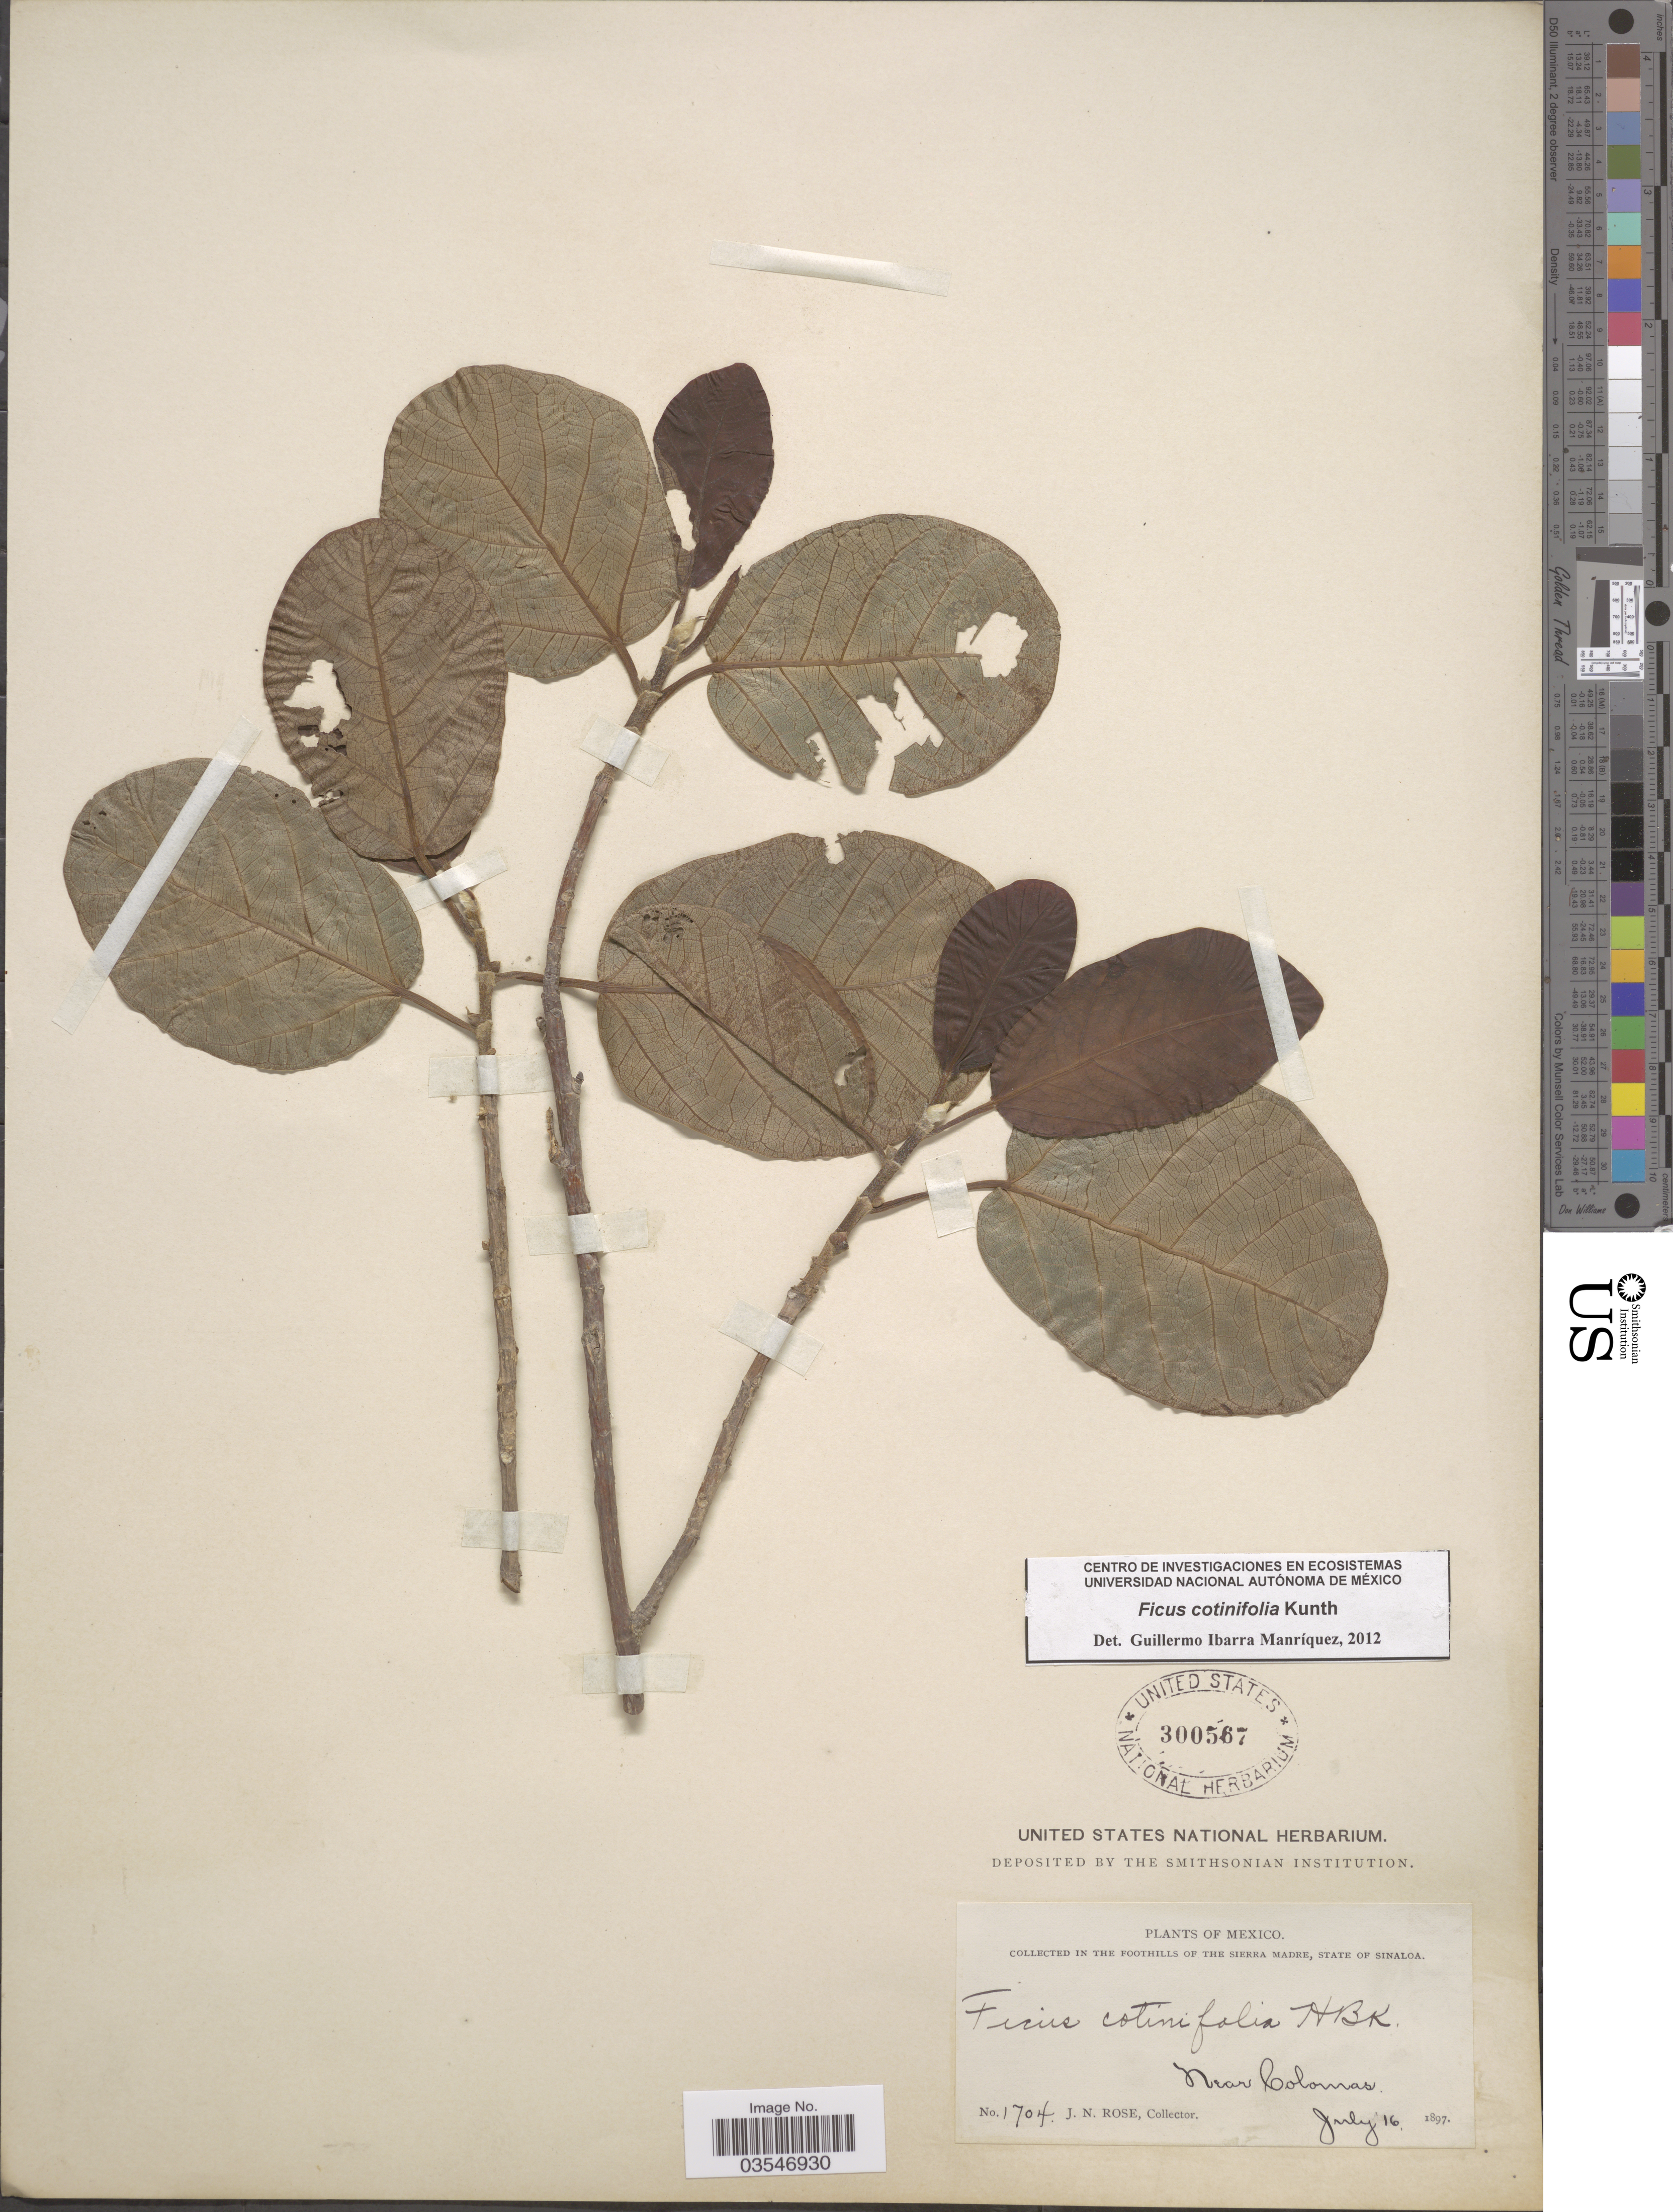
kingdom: Plantae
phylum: Tracheophyta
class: Magnoliopsida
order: Rosales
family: Moraceae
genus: Ficus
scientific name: Ficus cotinifolia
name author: Kunth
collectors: J. N. Rose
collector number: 1704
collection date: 1897-07-16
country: Mexico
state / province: Sinaloa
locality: In the foothills of the Sierra Madre. Near Colomas.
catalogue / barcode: US 300567